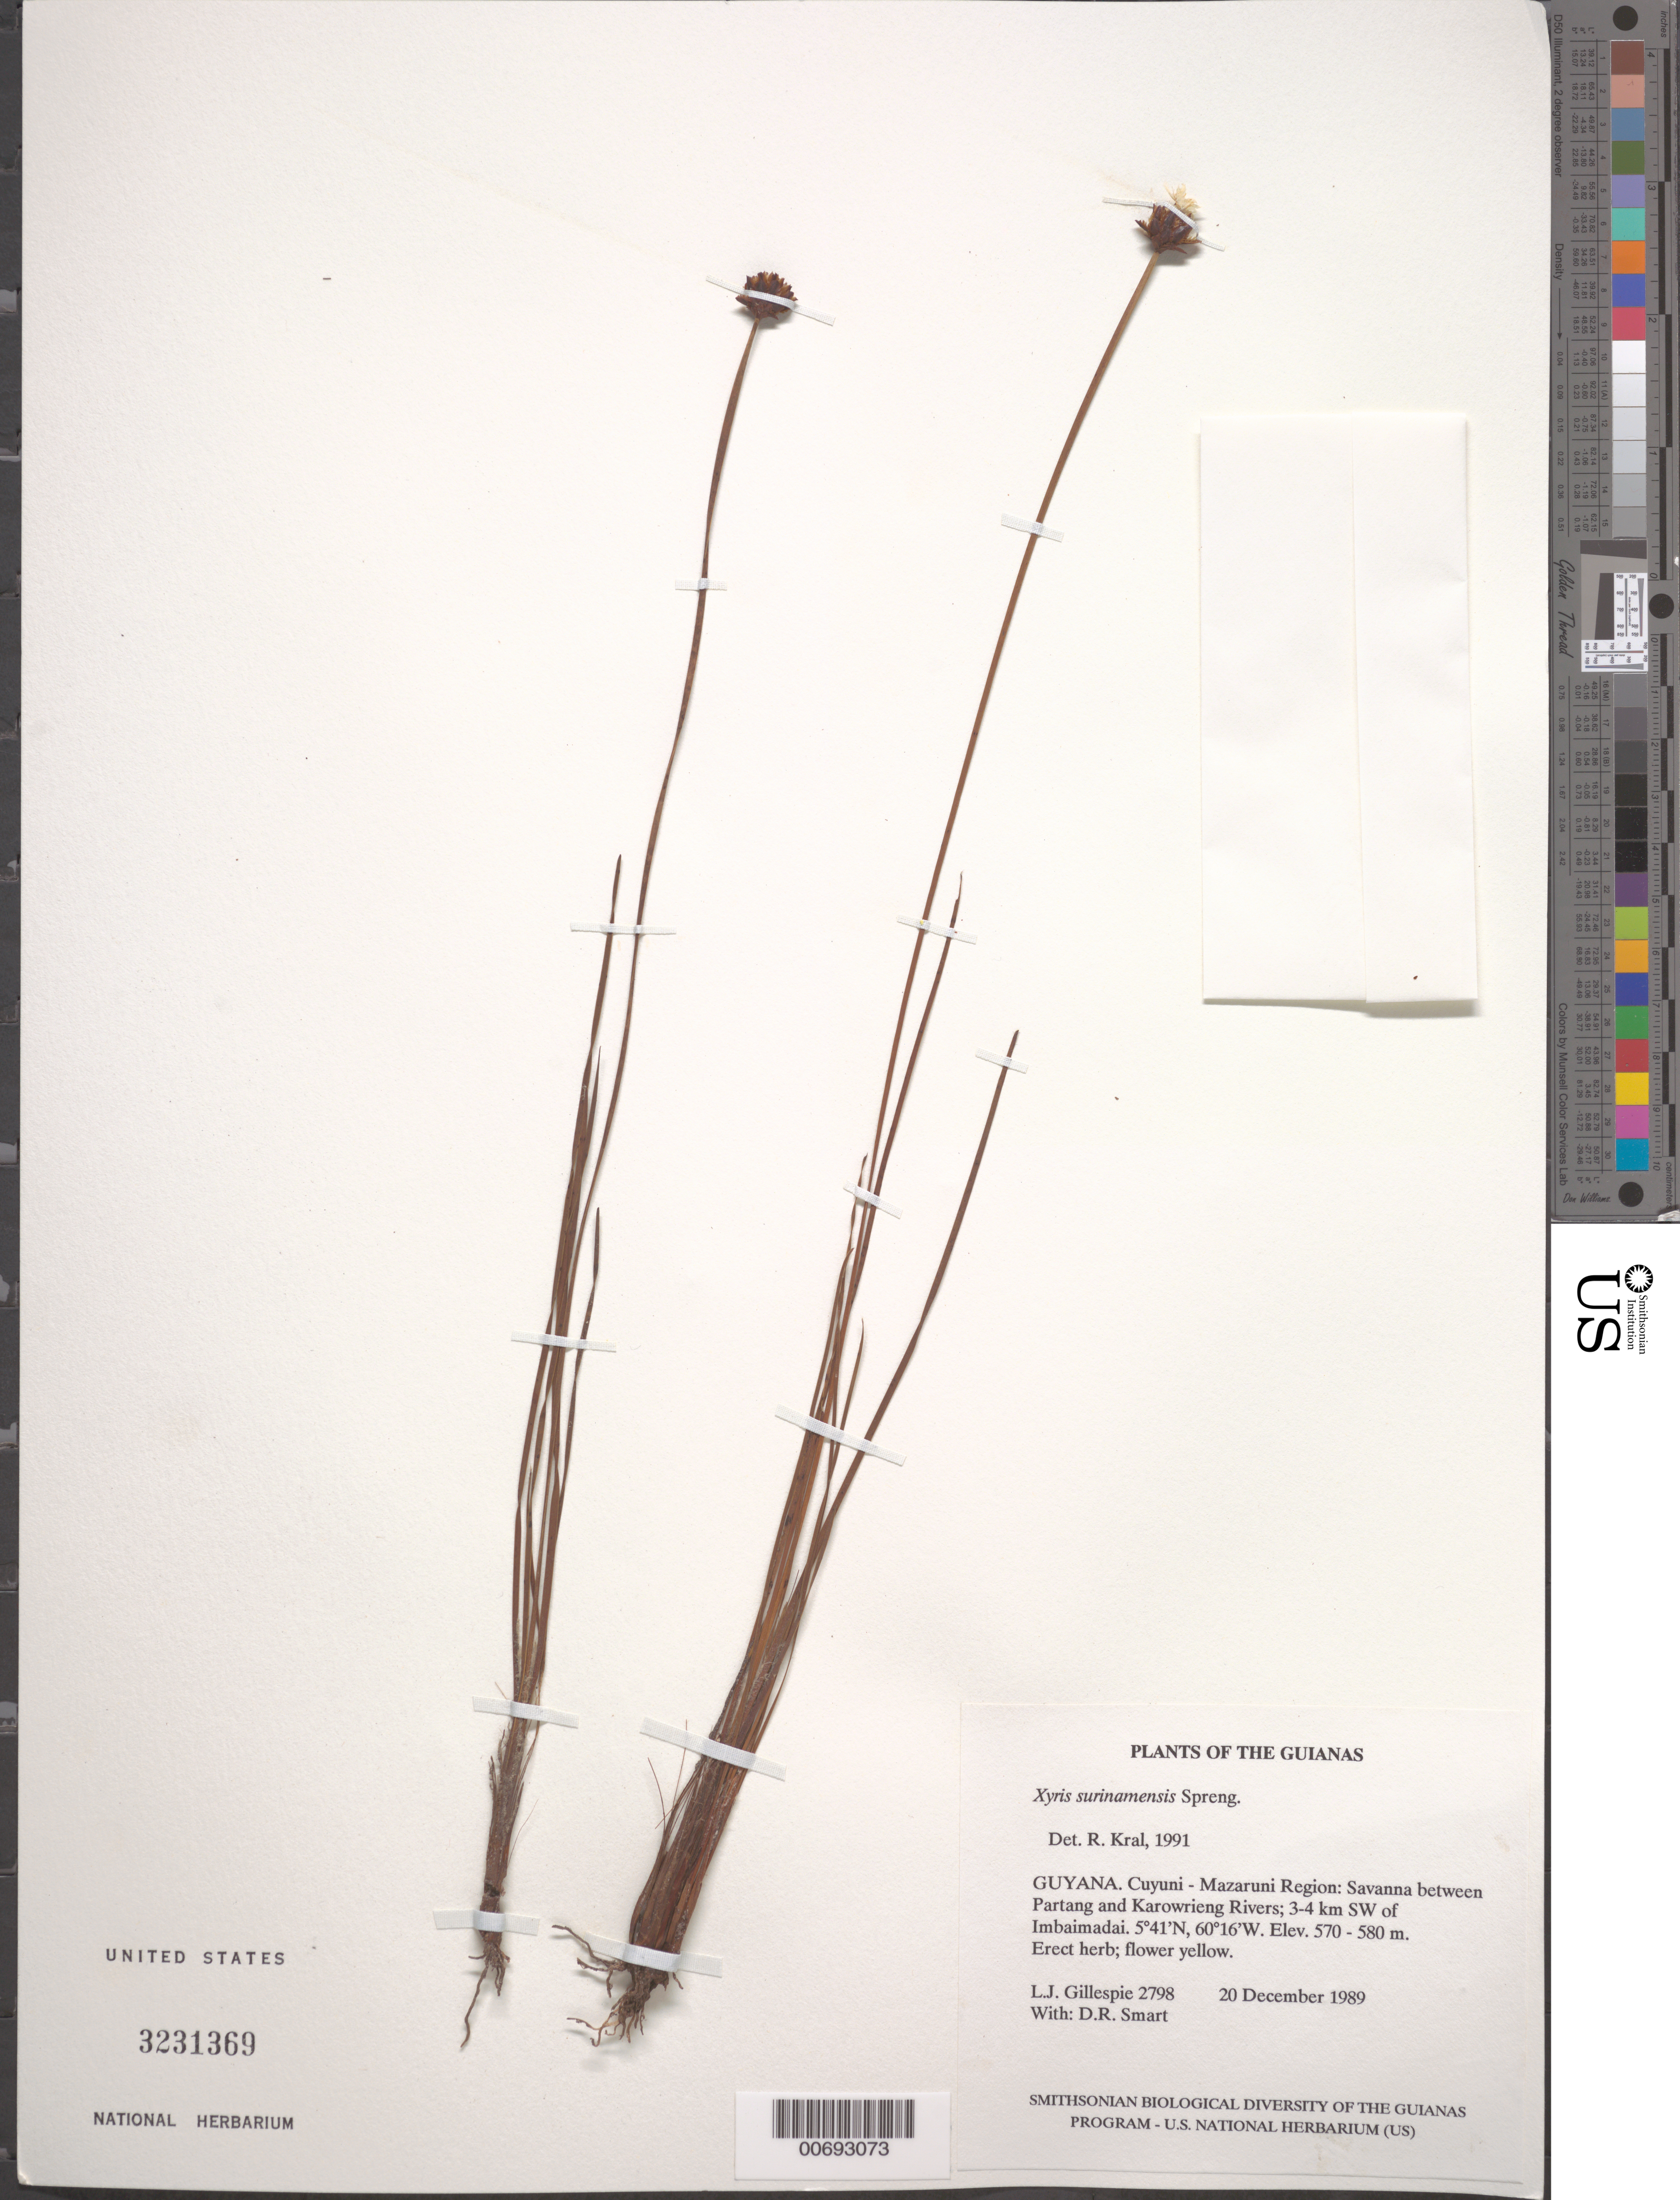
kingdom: Plantae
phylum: Tracheophyta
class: Liliopsida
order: Poales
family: Xyridaceae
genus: Xyris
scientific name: Xyris surinamensis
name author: A. Spreng.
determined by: Kral, Robert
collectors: L. J. Gillespie & D. R. Smart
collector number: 2798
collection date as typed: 20 December 1989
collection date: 1989-12-20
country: Guyana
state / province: Cuyuni-Mazaruni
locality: Between Partang and Karowrieng Rivers; 3-4 km SW of Imbaimadai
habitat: Savanna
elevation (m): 570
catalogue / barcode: US 3231369